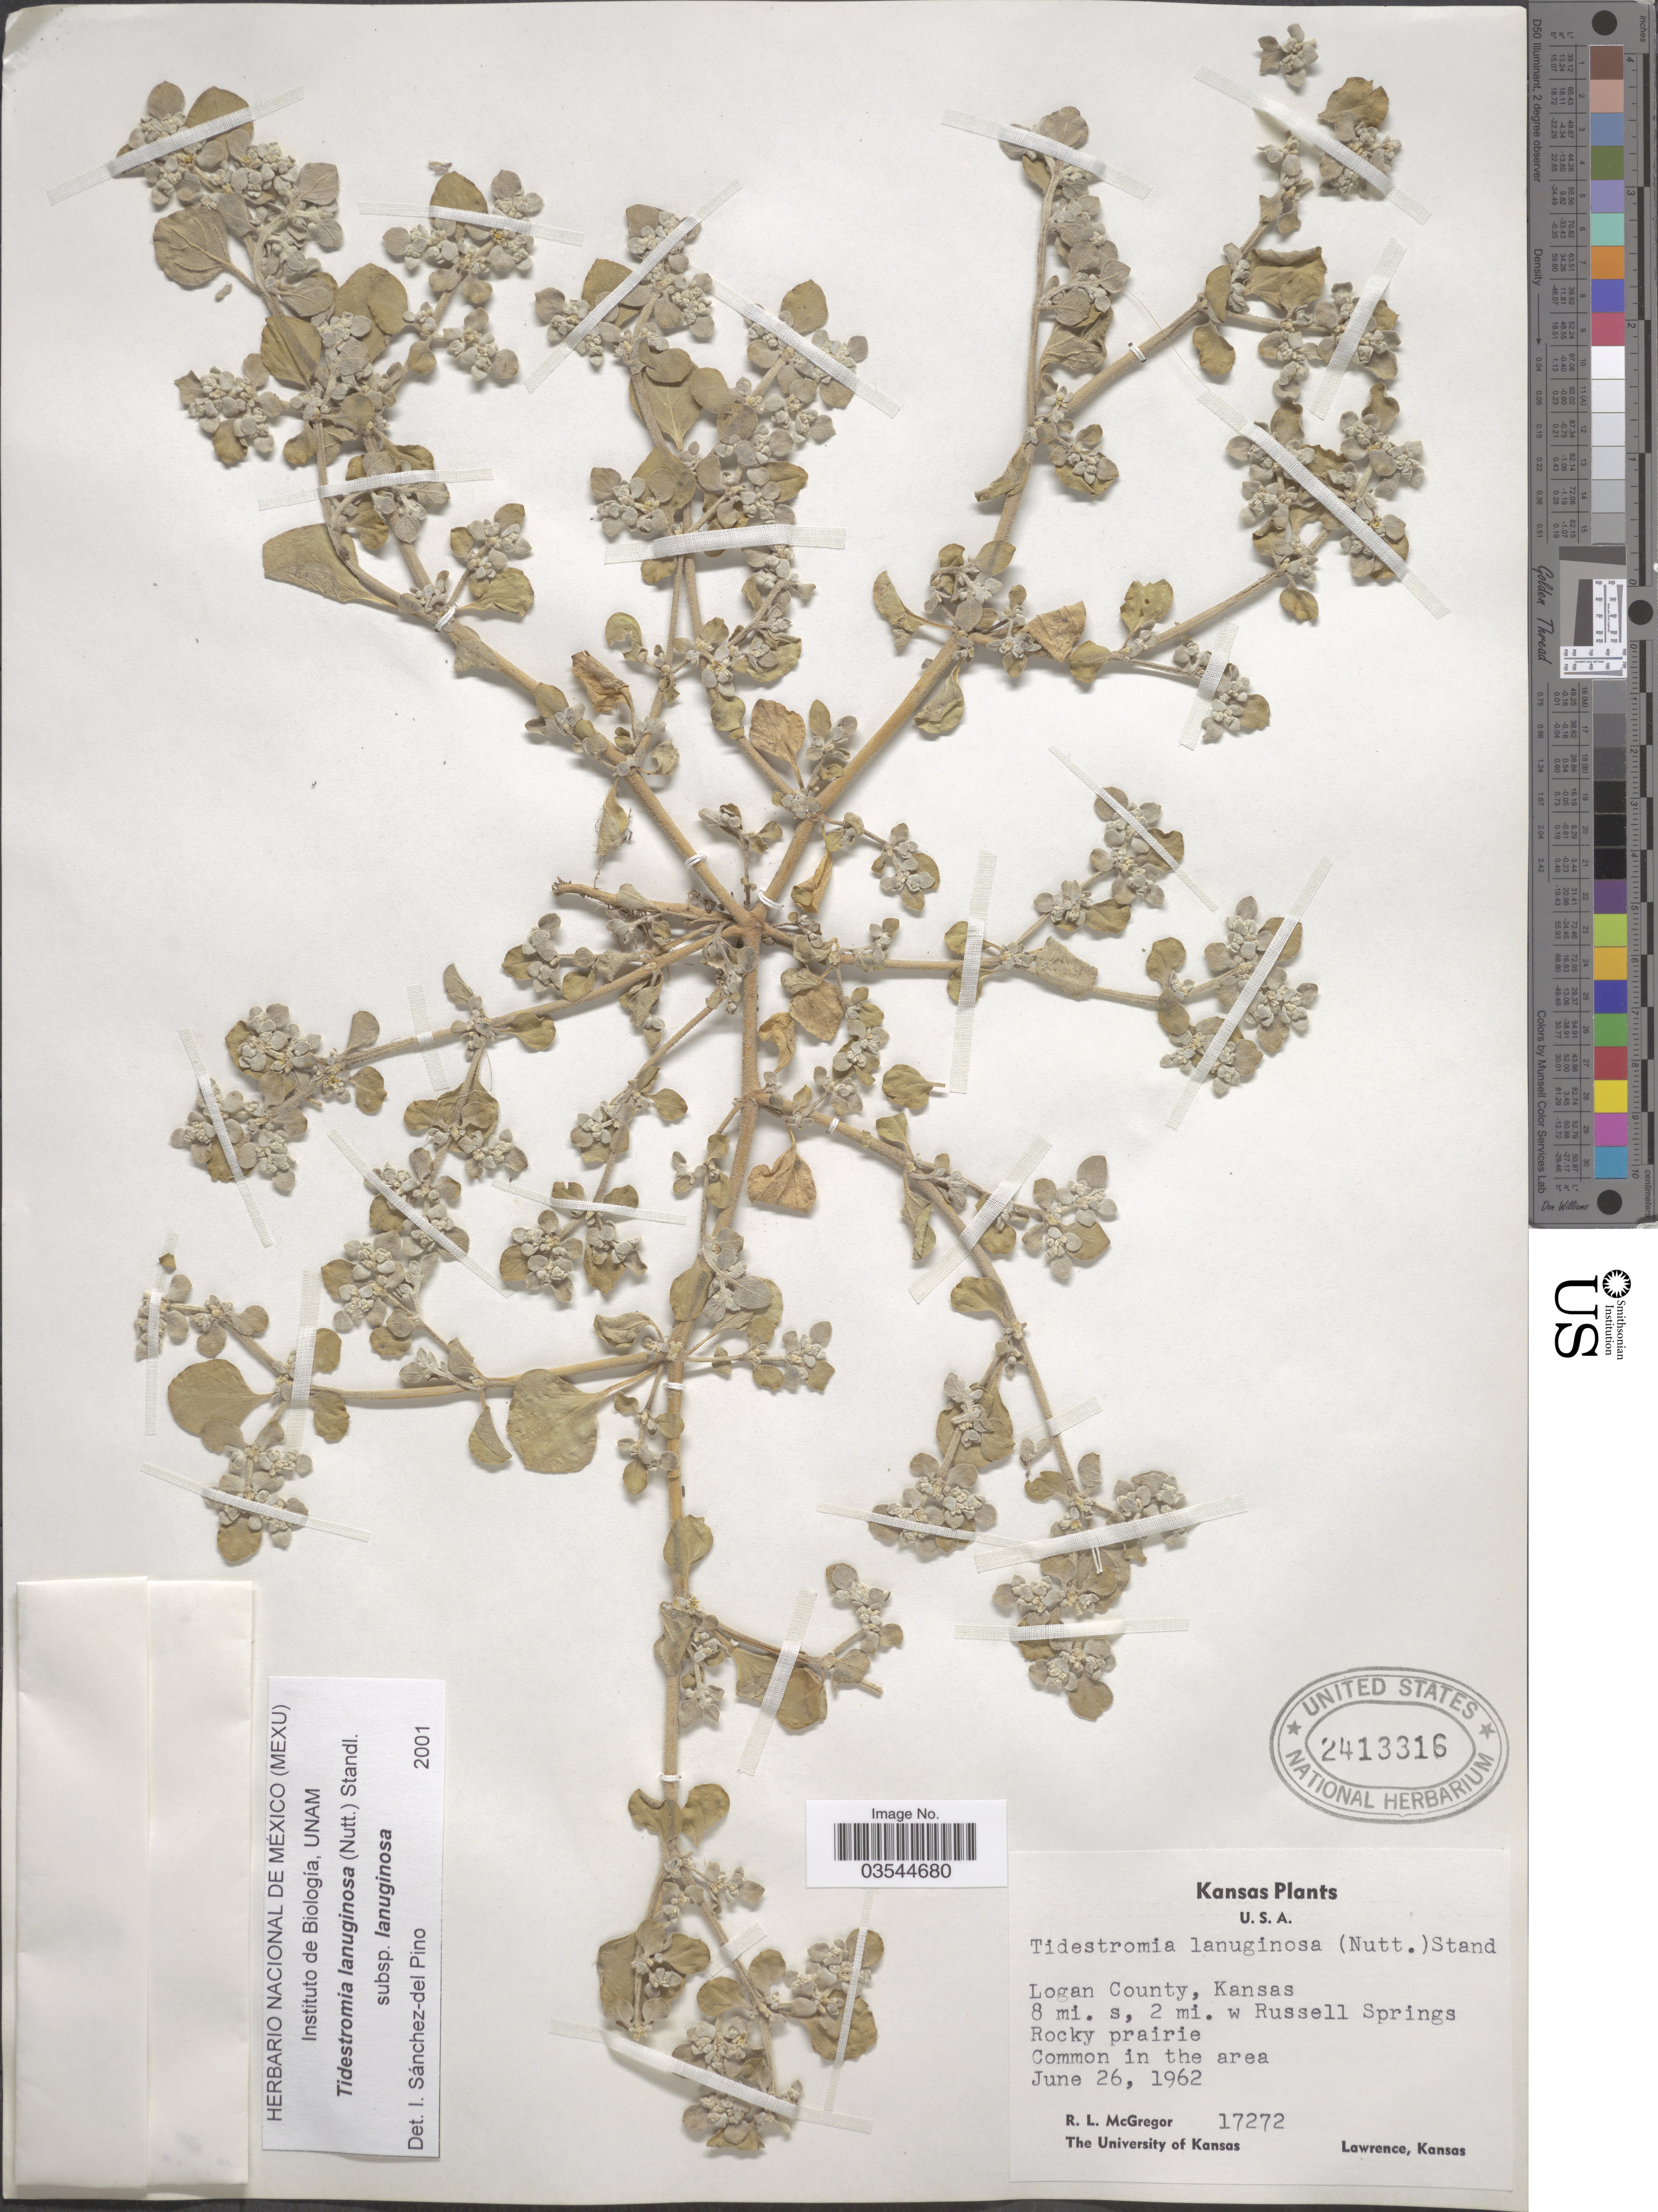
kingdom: Plantae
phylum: Tracheophyta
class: Magnoliopsida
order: Caryophyllales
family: Amaranthaceae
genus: Tidestromia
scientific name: Tidestromia lanuginosa subsp. lanuginosa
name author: (Nutt.) Standl.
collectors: R. McGregor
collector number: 17272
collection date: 1962-06-26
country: United States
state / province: Kansas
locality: Logan County, 8 mi. s, 2 mi. w Russell Springs, Rocky prairie.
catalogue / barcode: US 2413316